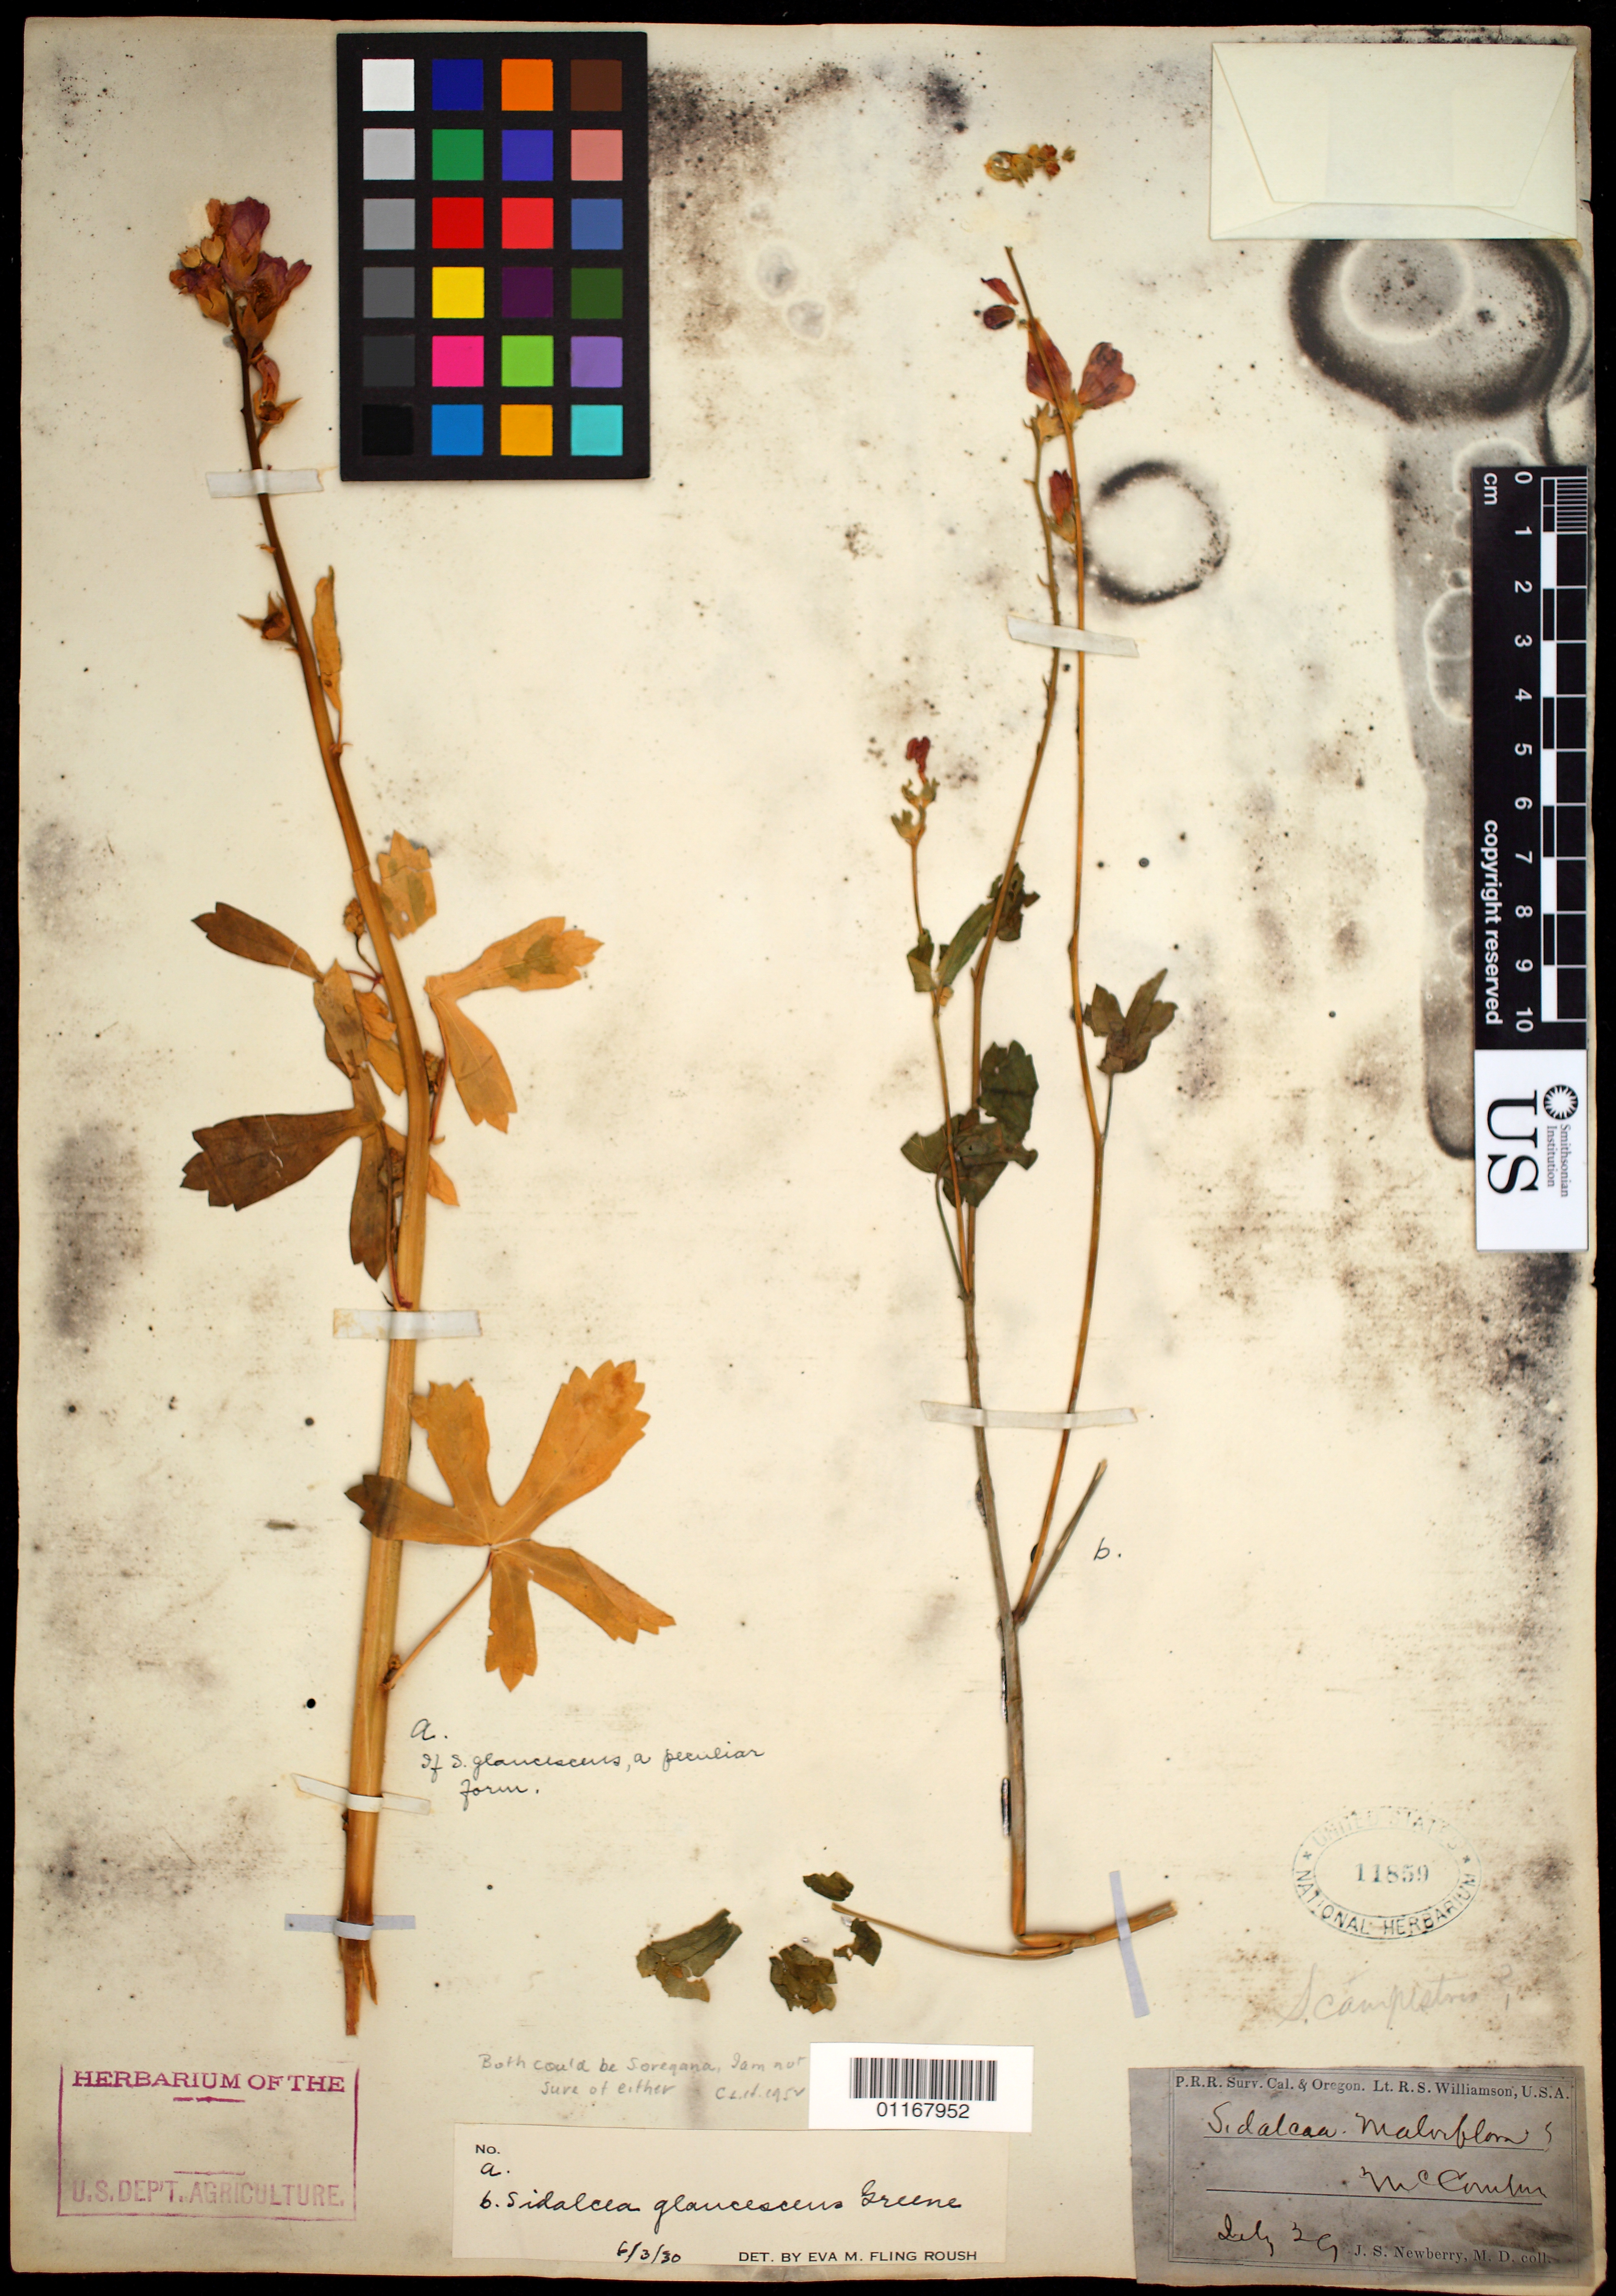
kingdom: Plantae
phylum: Tracheophyta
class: Magnoliopsida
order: Malvales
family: Malvaceae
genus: Sidalcea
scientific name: Sidalcea glaucescens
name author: Greene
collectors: J. S. Newberry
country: United States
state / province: California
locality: McCombs.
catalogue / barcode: US 11859